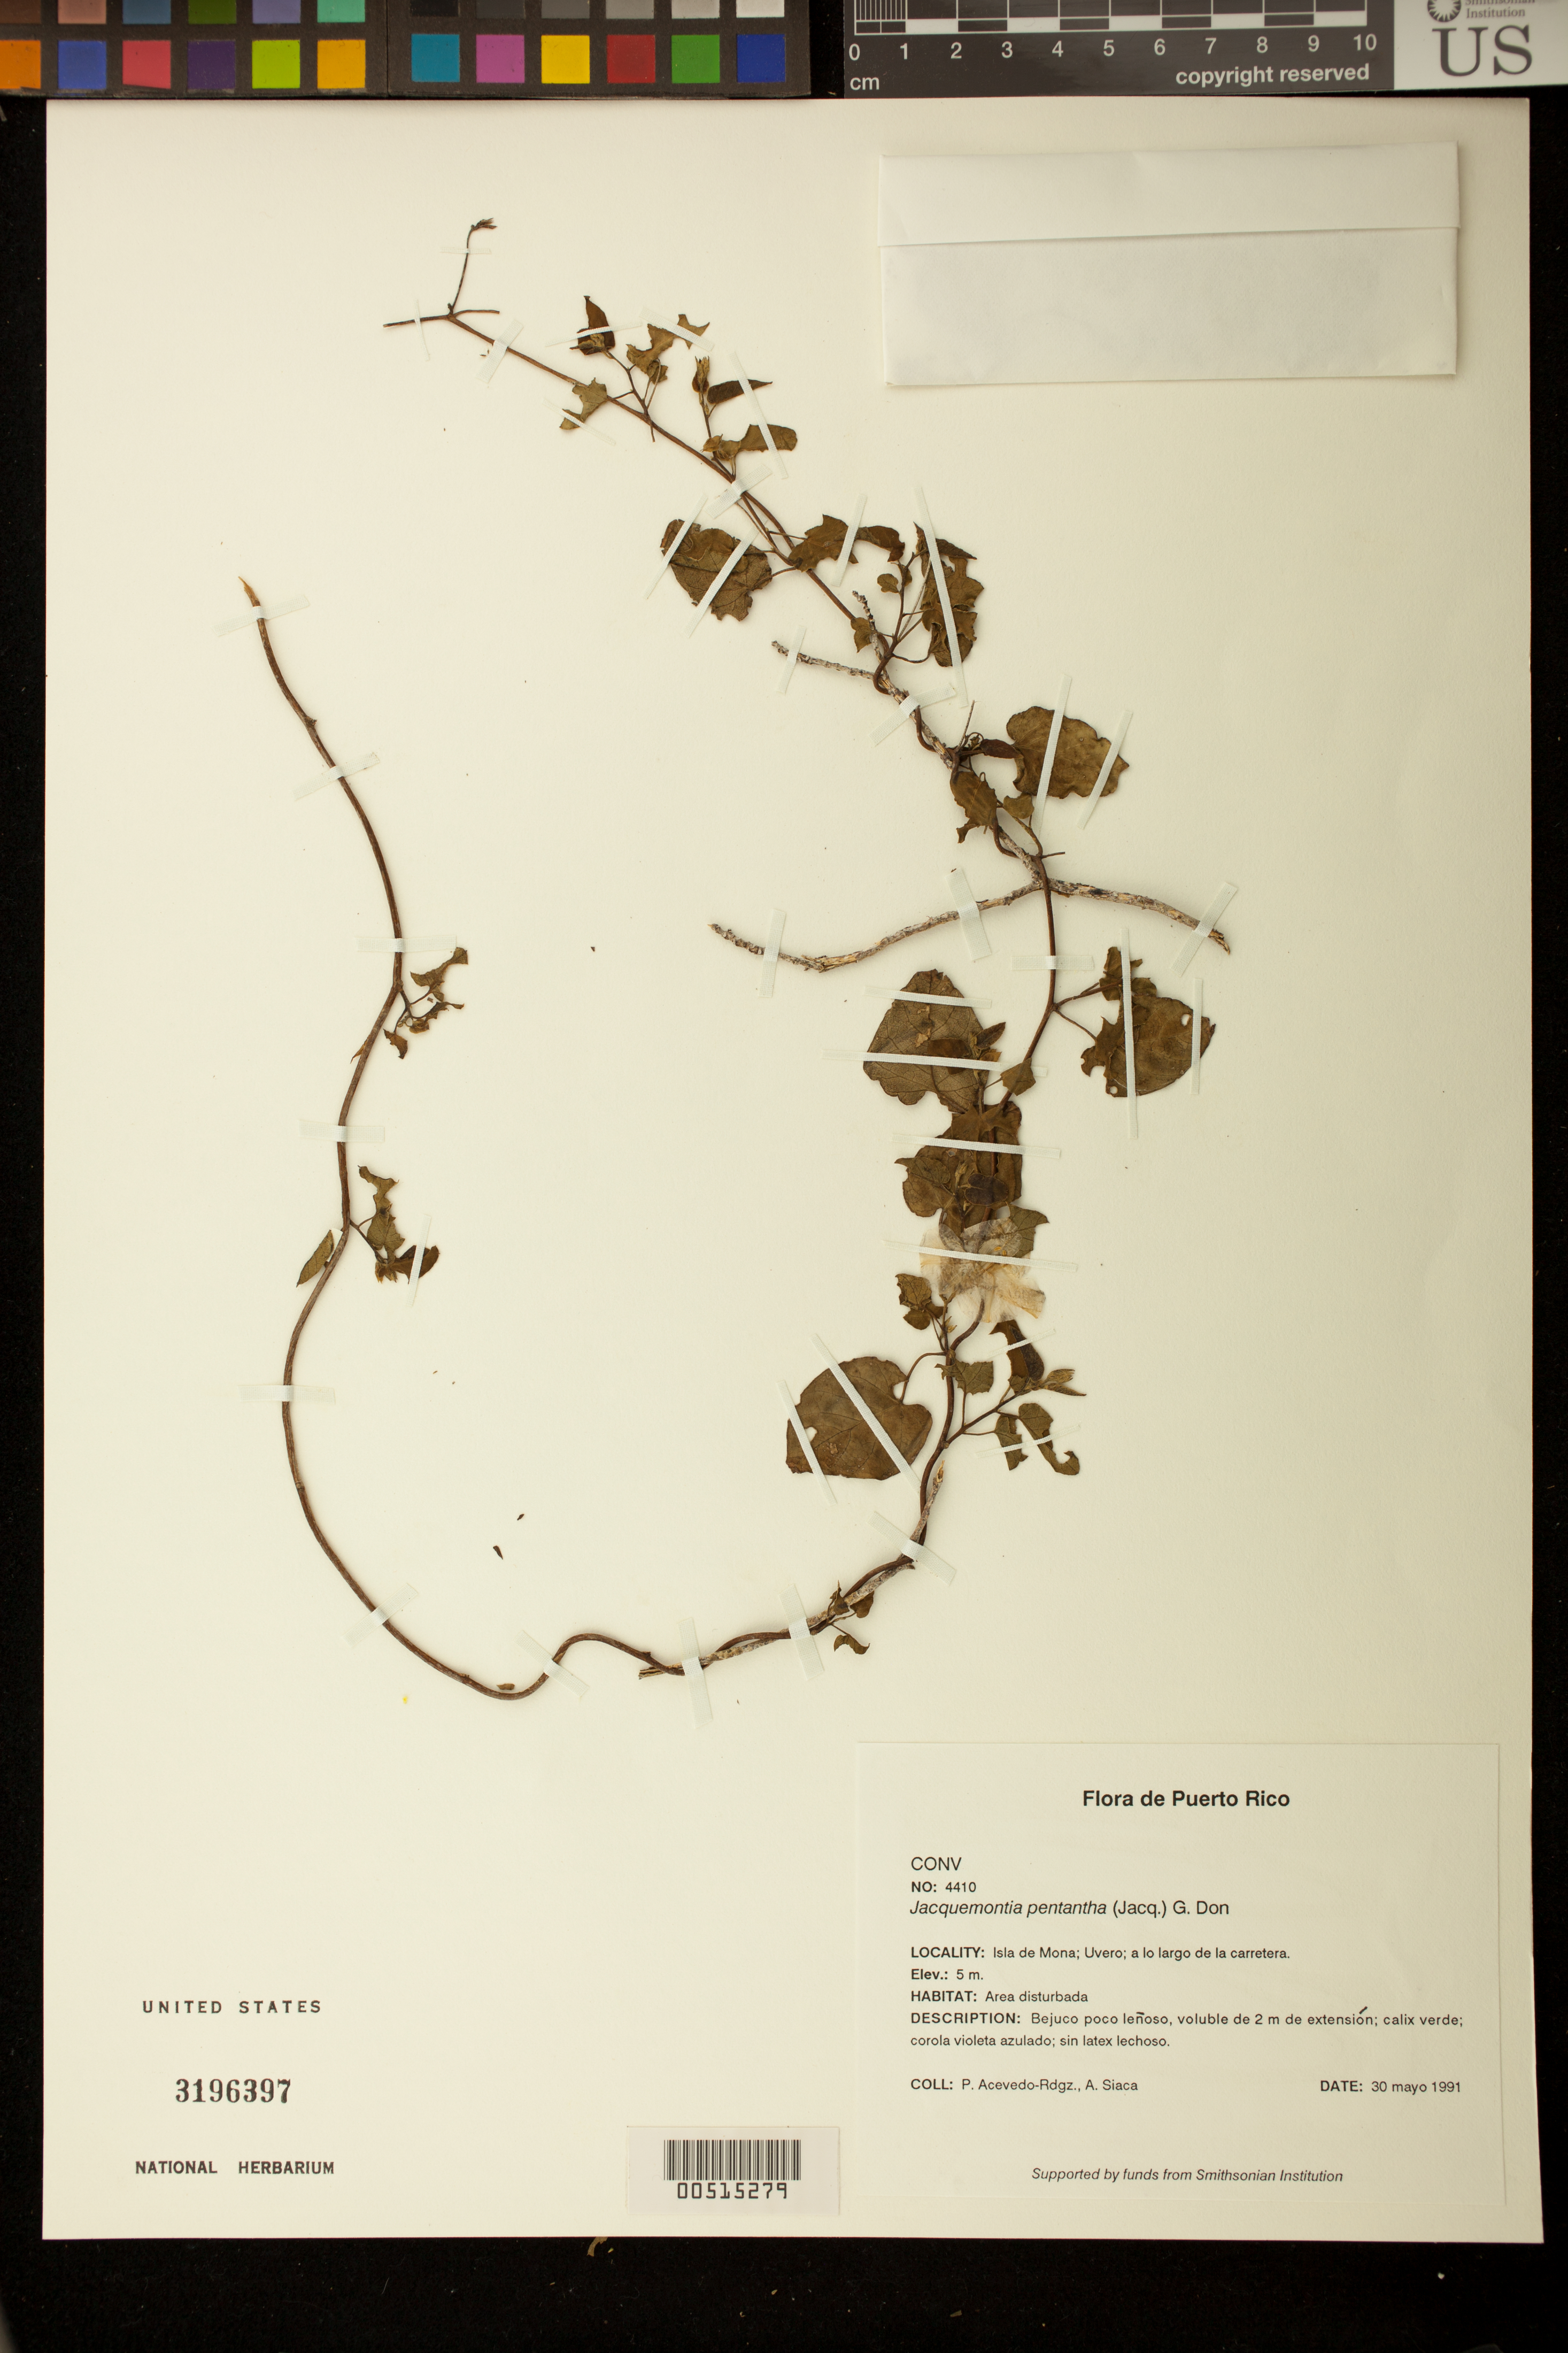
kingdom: Plantae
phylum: Tracheophyta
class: Magnoliopsida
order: Solanales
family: Convolvulaceae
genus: Jacquemontia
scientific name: Jacquemontia pentanthos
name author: (Jacq.) G. Don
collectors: P. Acevedo-Rodr. & A. Siaca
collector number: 4410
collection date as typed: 30 May 1991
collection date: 1991-05-30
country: Puerto Rico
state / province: Mayaguëz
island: Mona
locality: Mona Island: Uvero, a lo largo de la carretera. Area disturbida, Alt. 5 m.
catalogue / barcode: US 3196397